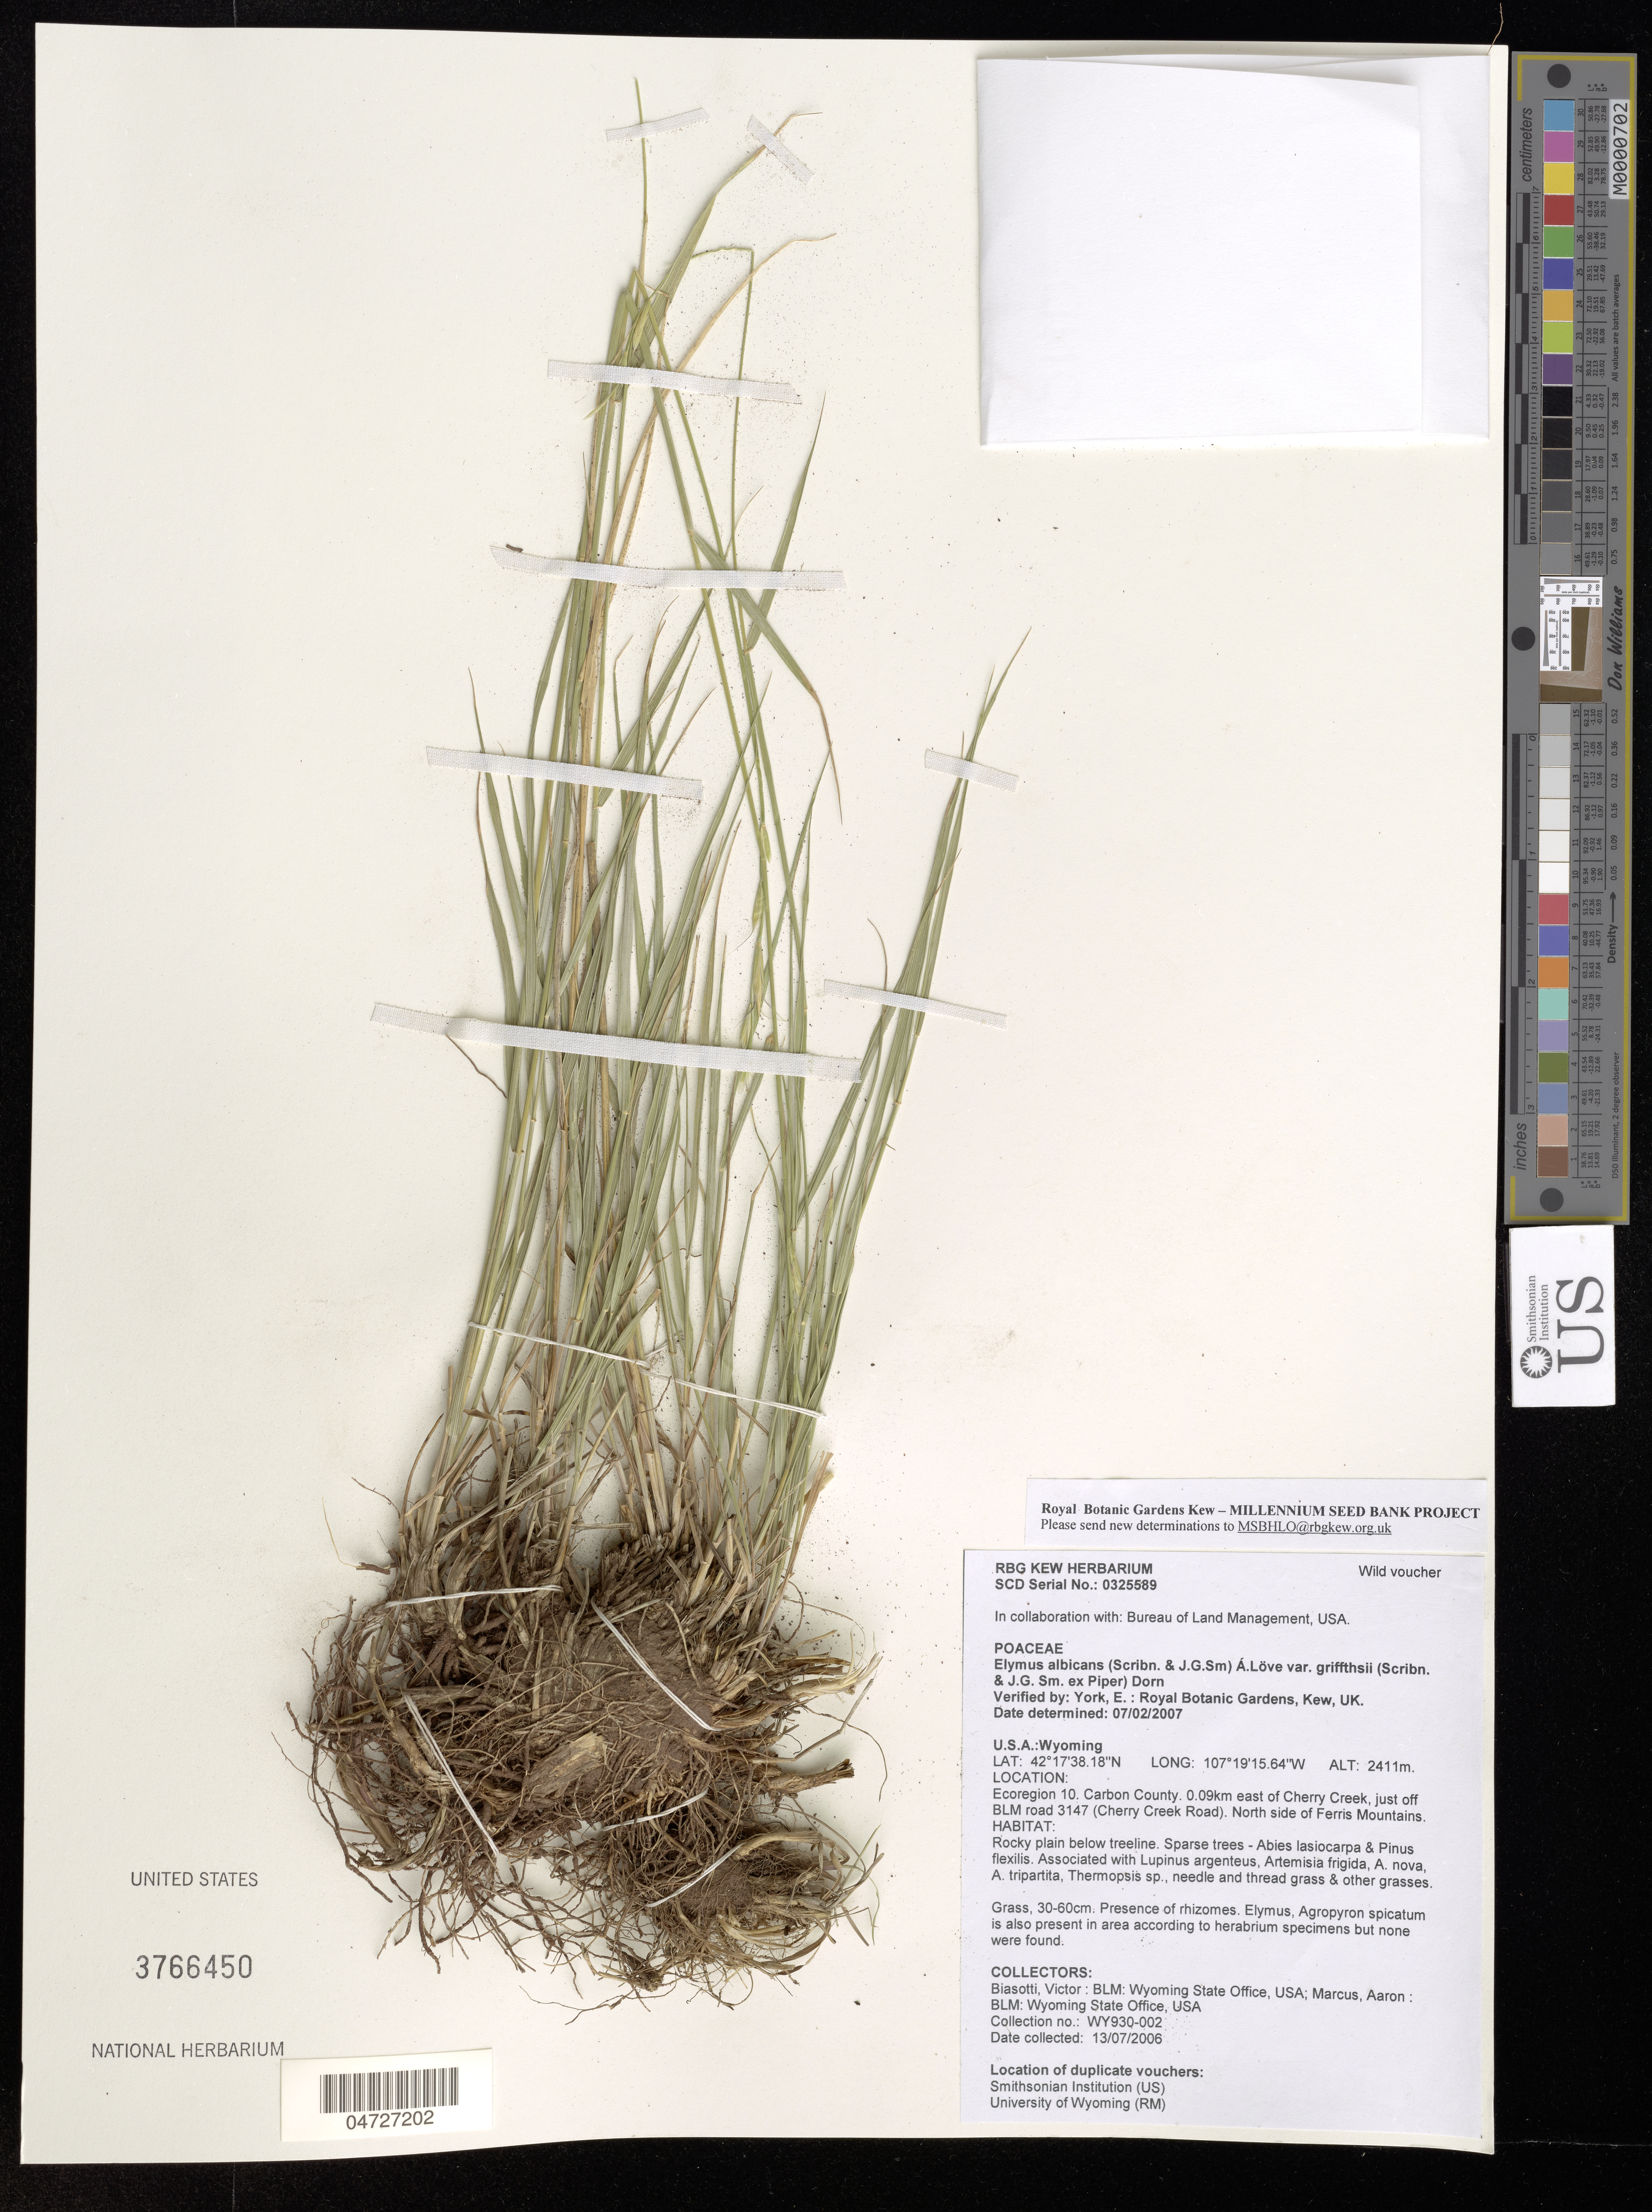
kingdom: Plantae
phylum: Tracheophyta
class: Liliopsida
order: Poales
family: Poaceae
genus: Elymus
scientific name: Elymus albicans var. griffithsii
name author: (Scribn. & J.G. Sm. ex Piper) Dorn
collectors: V. Biasotti & A. Marcus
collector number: WY930-002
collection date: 2006-07-13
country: United States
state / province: Wyoming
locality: Ecoregion 10. Carbon County. 0.09km east of Cherry Creek, just off BLM road 3147 (Cherry Creek Road). North side of Ferris Mountains.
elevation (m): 2411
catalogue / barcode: US 3766450